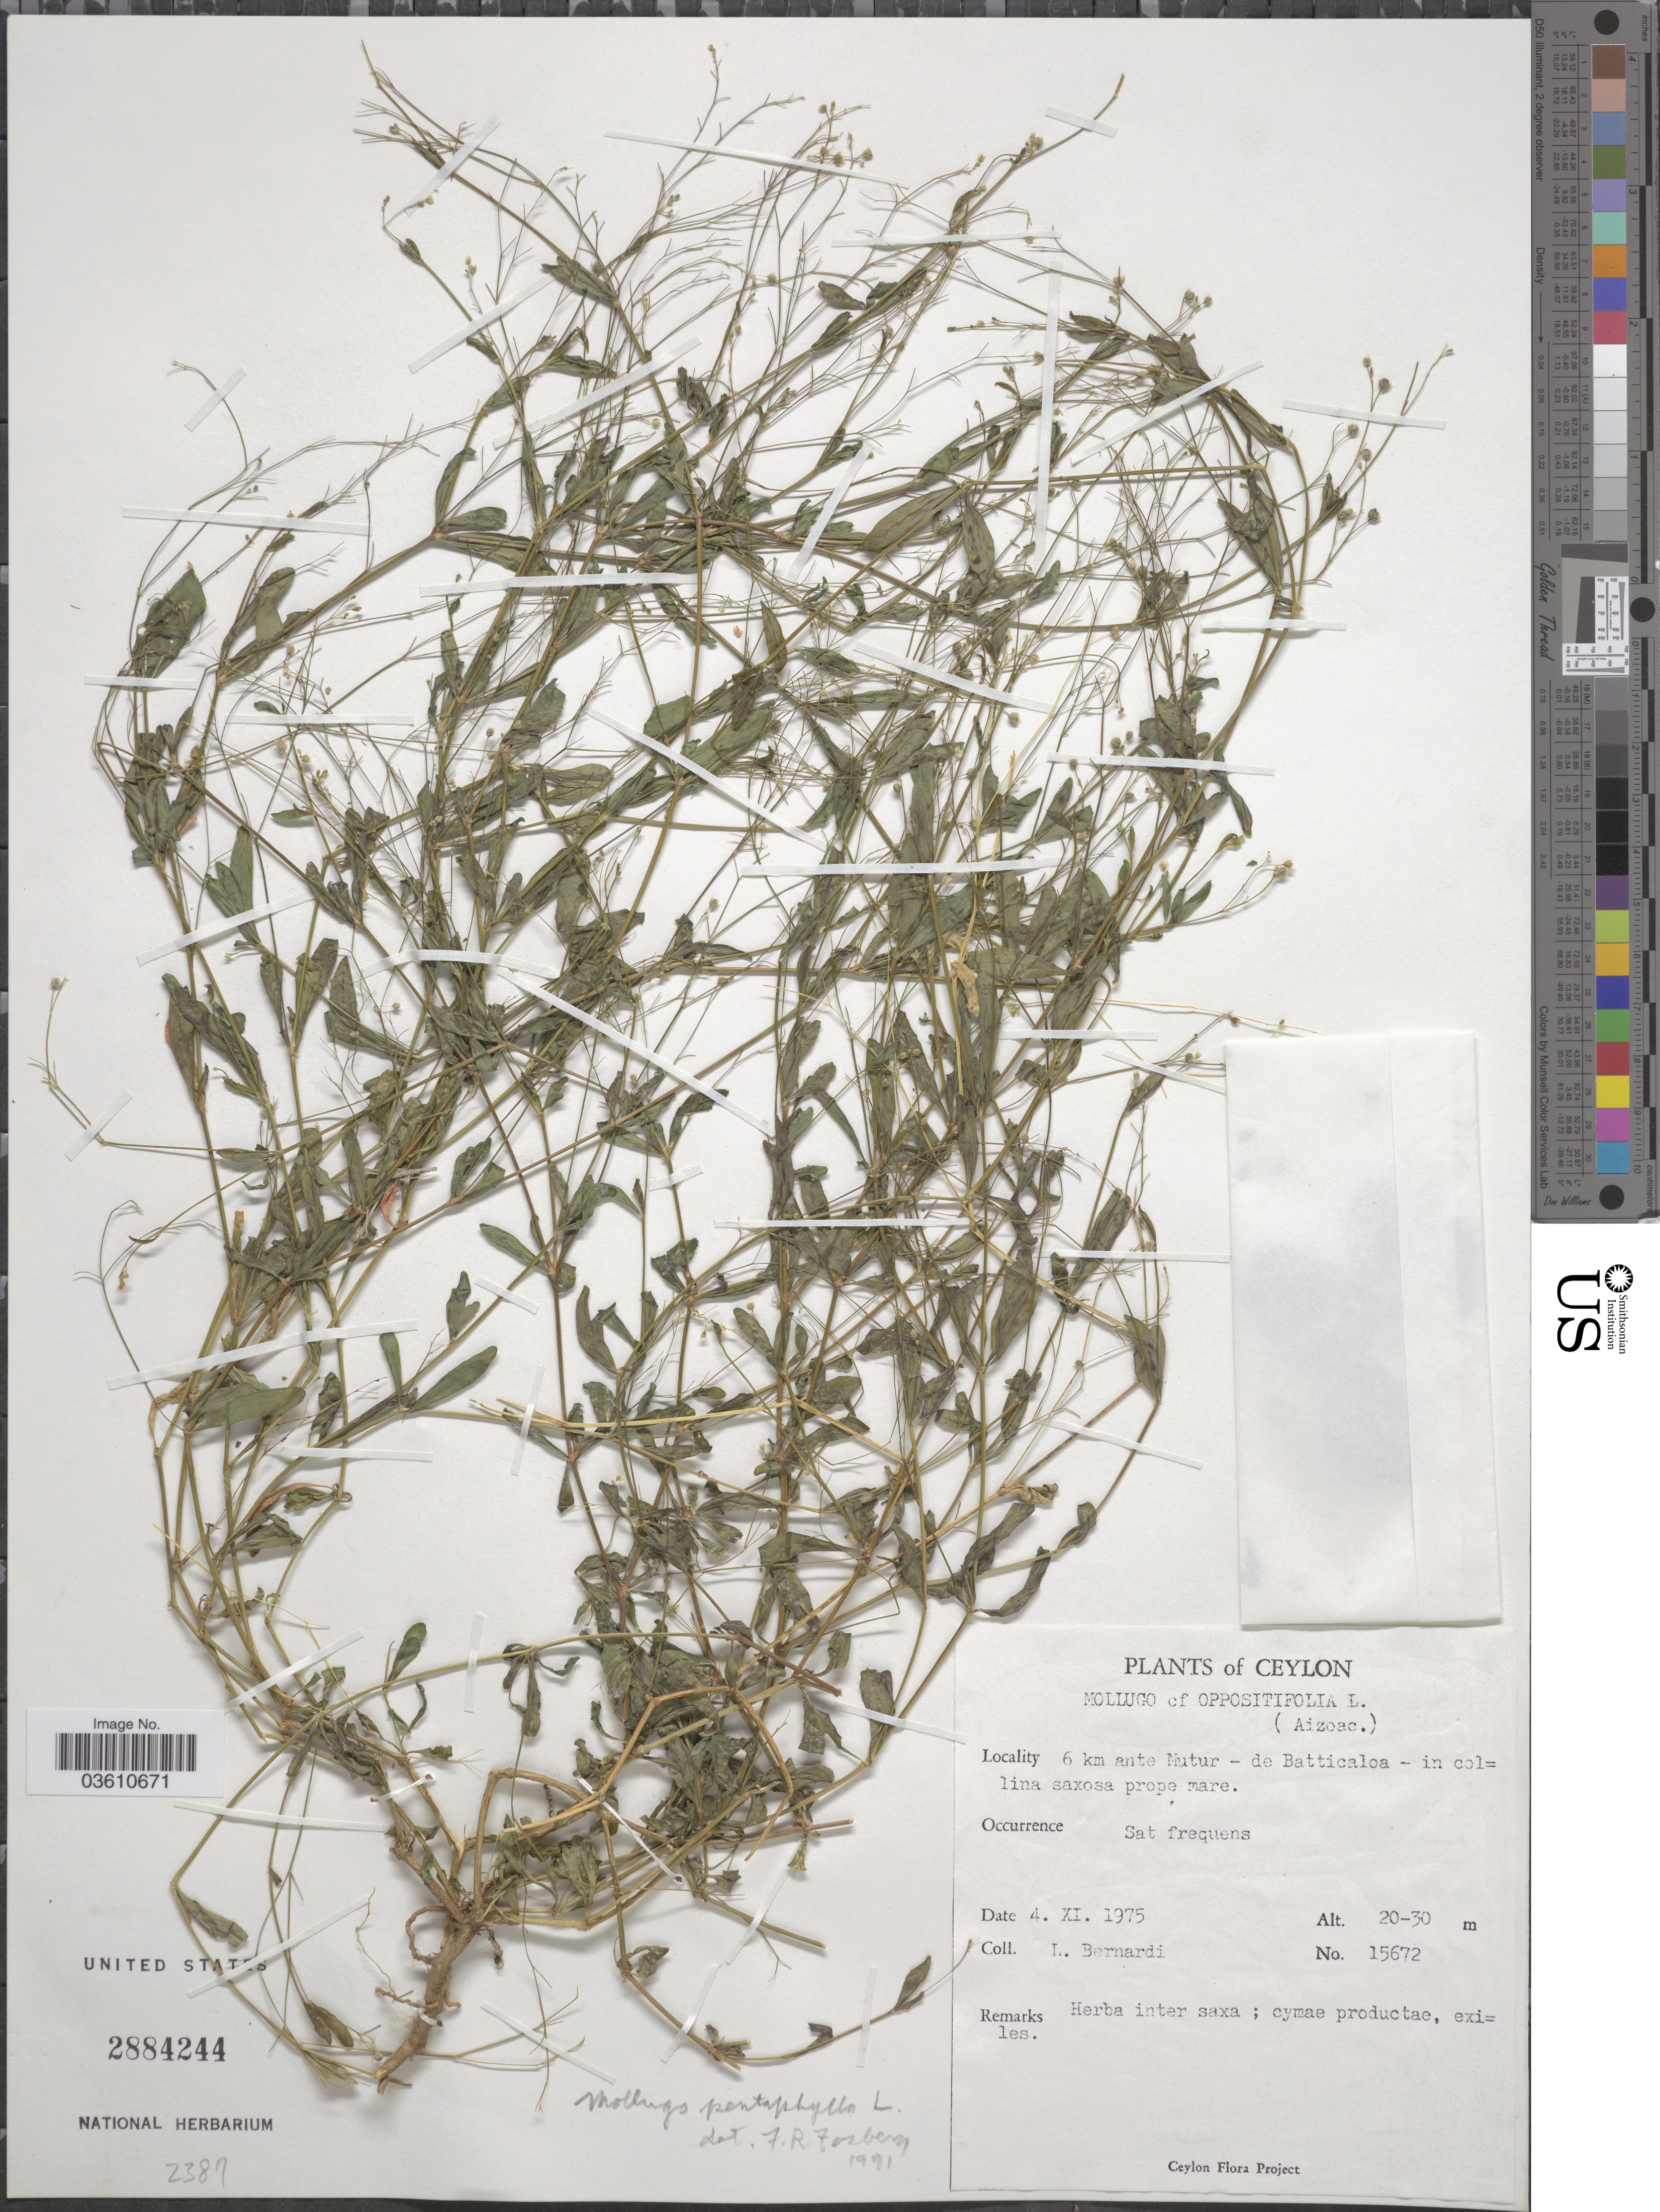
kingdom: Plantae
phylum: Tracheophyta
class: Magnoliopsida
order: Caryophyllales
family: Molluginaceae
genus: Trigastrotheca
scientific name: Trigastrotheca pentaphylla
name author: (L.) Thulin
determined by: Strong, Mark T., (BOT), Smithsonian Institution - National Museum of Natural History (UNITED STATES)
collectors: L. Bernardi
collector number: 15672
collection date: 1975-11-04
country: Sri Lanka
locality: Ceylon. 6 km ante Mutur - de Batticaloa - in col=lina saxosa prope mare.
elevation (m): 20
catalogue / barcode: US 2884244